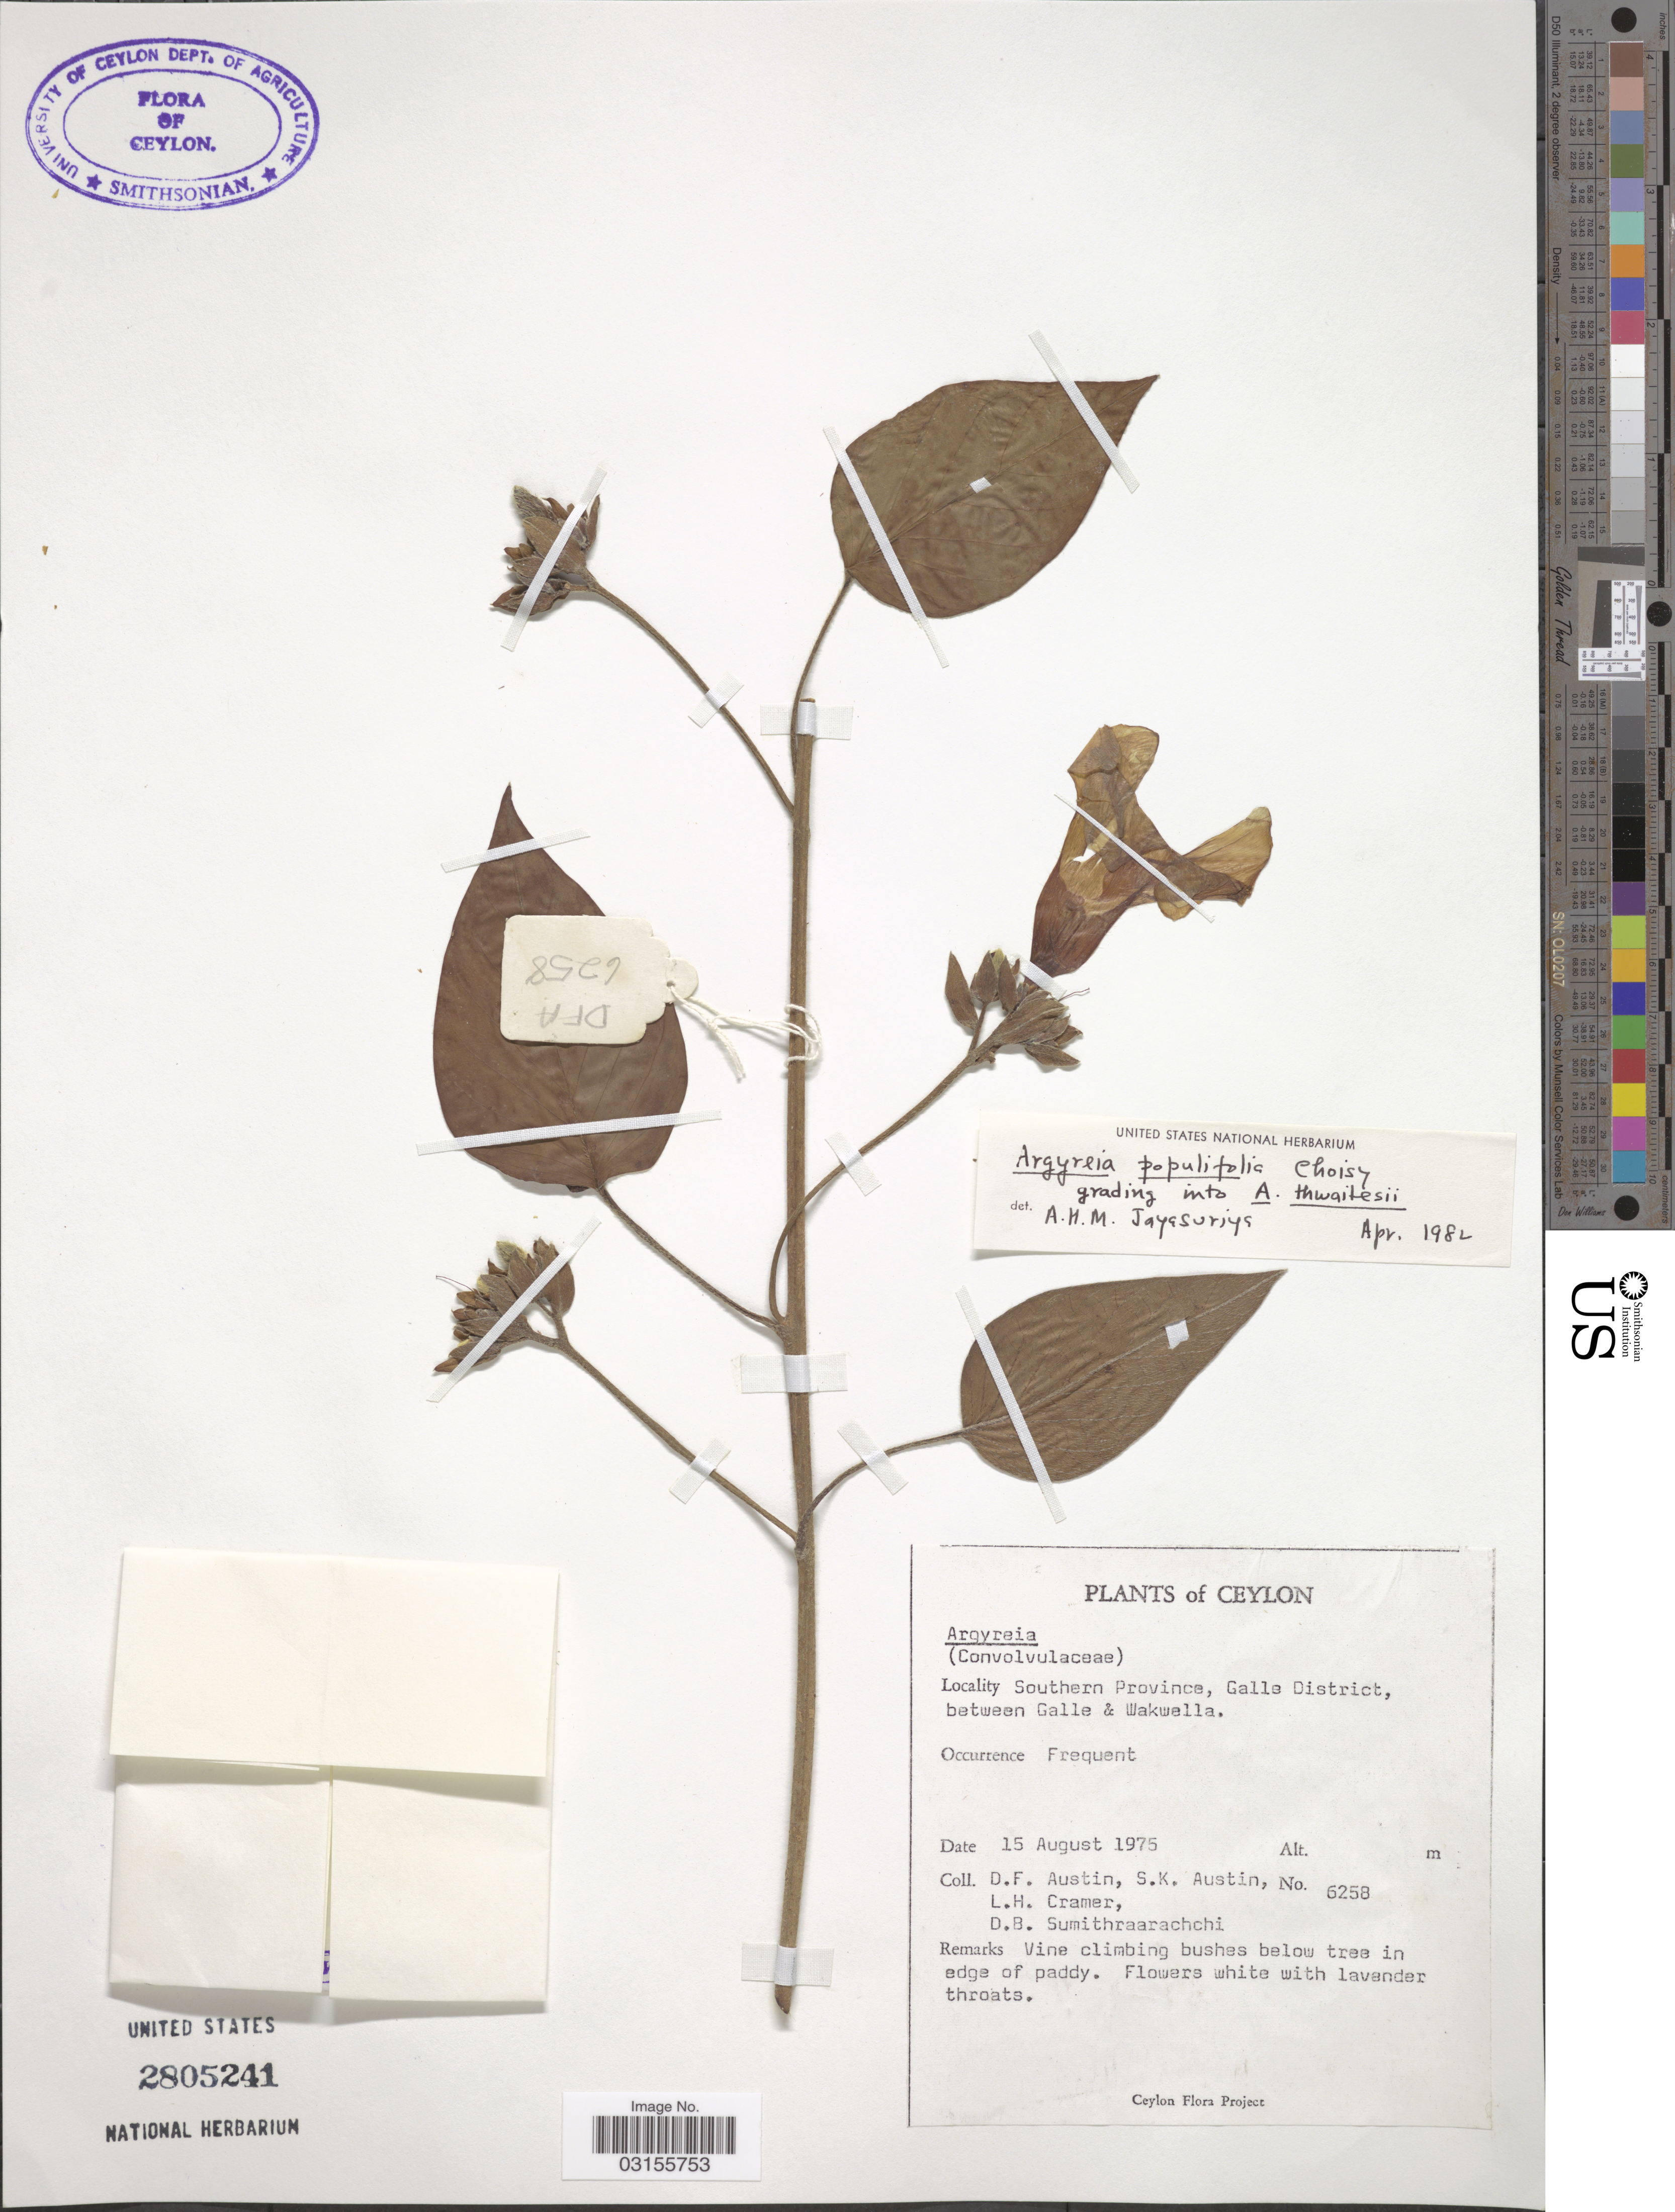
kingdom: Plantae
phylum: Tracheophyta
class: Magnoliopsida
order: Solanales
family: Convolvulaceae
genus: Argyreia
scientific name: Argyreia populifolia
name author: Choisy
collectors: D. Austin, S. Austin, L. H. Cramer & D. B. Sumithraarachchi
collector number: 6258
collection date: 1975-08-15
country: Sri Lanka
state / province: Southern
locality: Ceylon. Galle District, between Galle & Wakwella.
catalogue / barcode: US 2805241